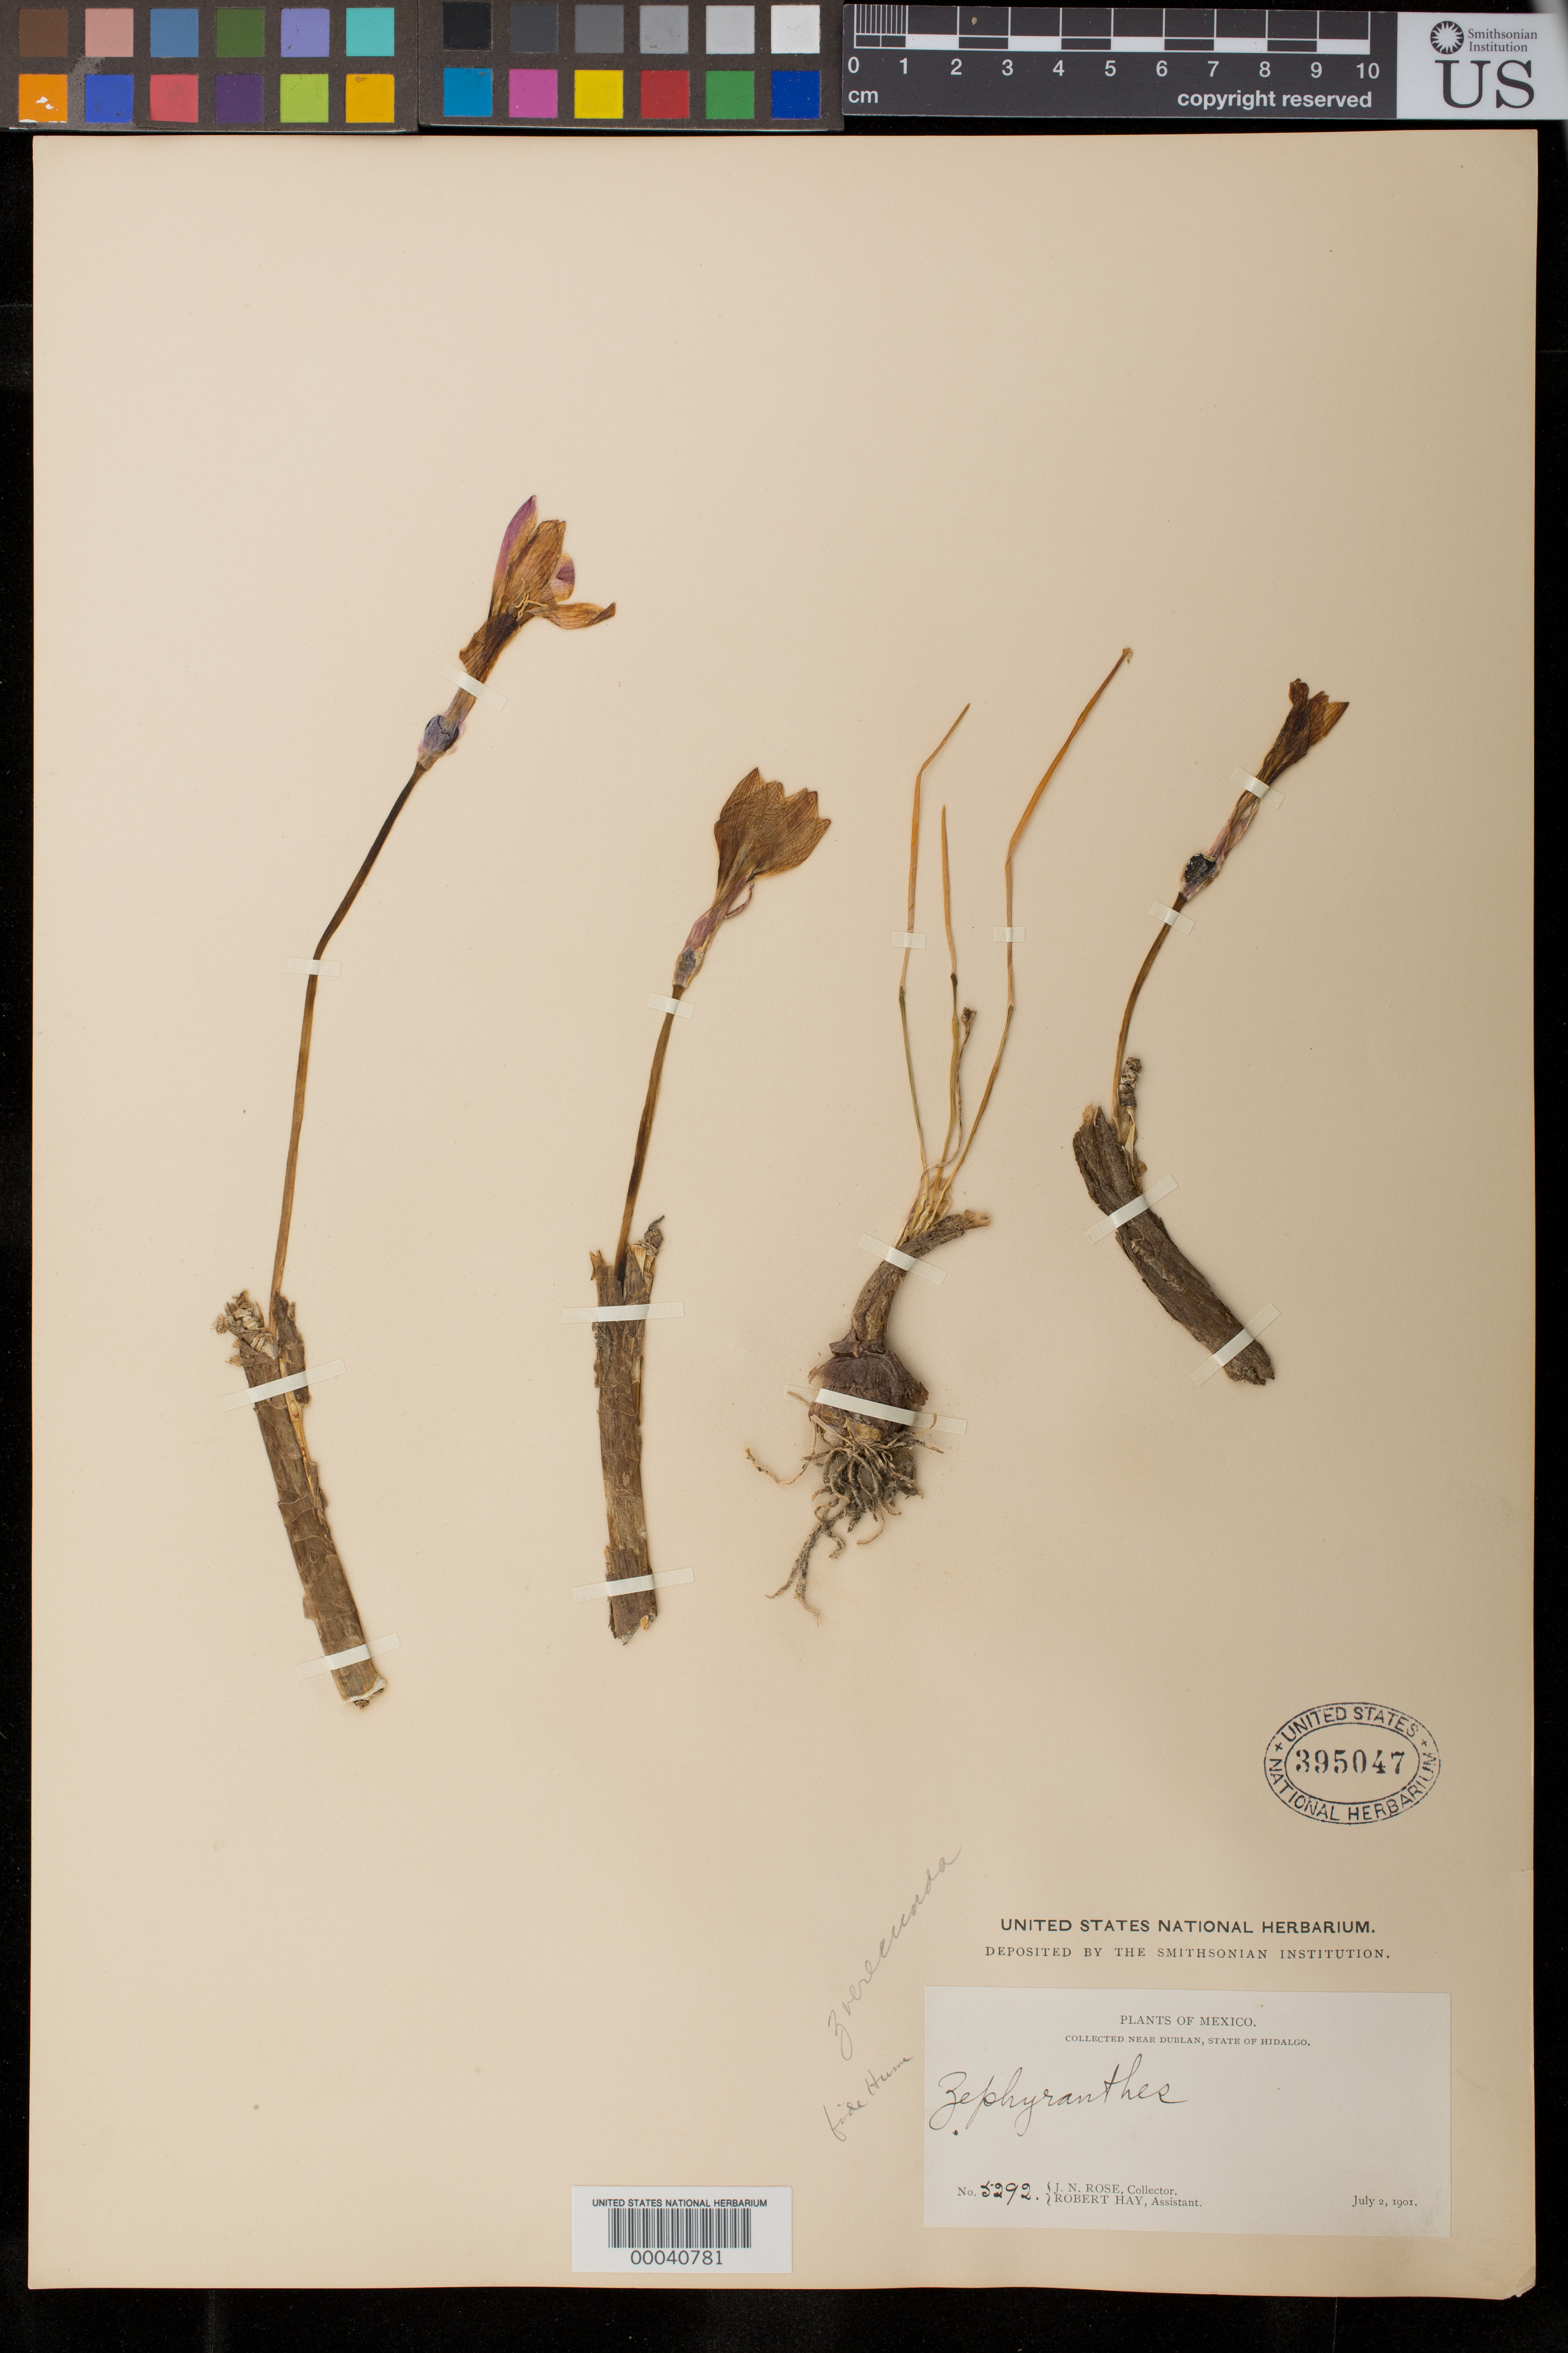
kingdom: Plantae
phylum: Tracheophyta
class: Liliopsida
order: Asparagales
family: Amaryllidaceae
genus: Zephyranthes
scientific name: Zephyranthes minuta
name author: (Kunth) D. Dietr.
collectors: J. N. Rose & R. H. Hay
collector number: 5292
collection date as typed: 02 Jul 1901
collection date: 1901-07-02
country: Mexico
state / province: Hidalgo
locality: Near Dublan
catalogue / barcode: US 395047